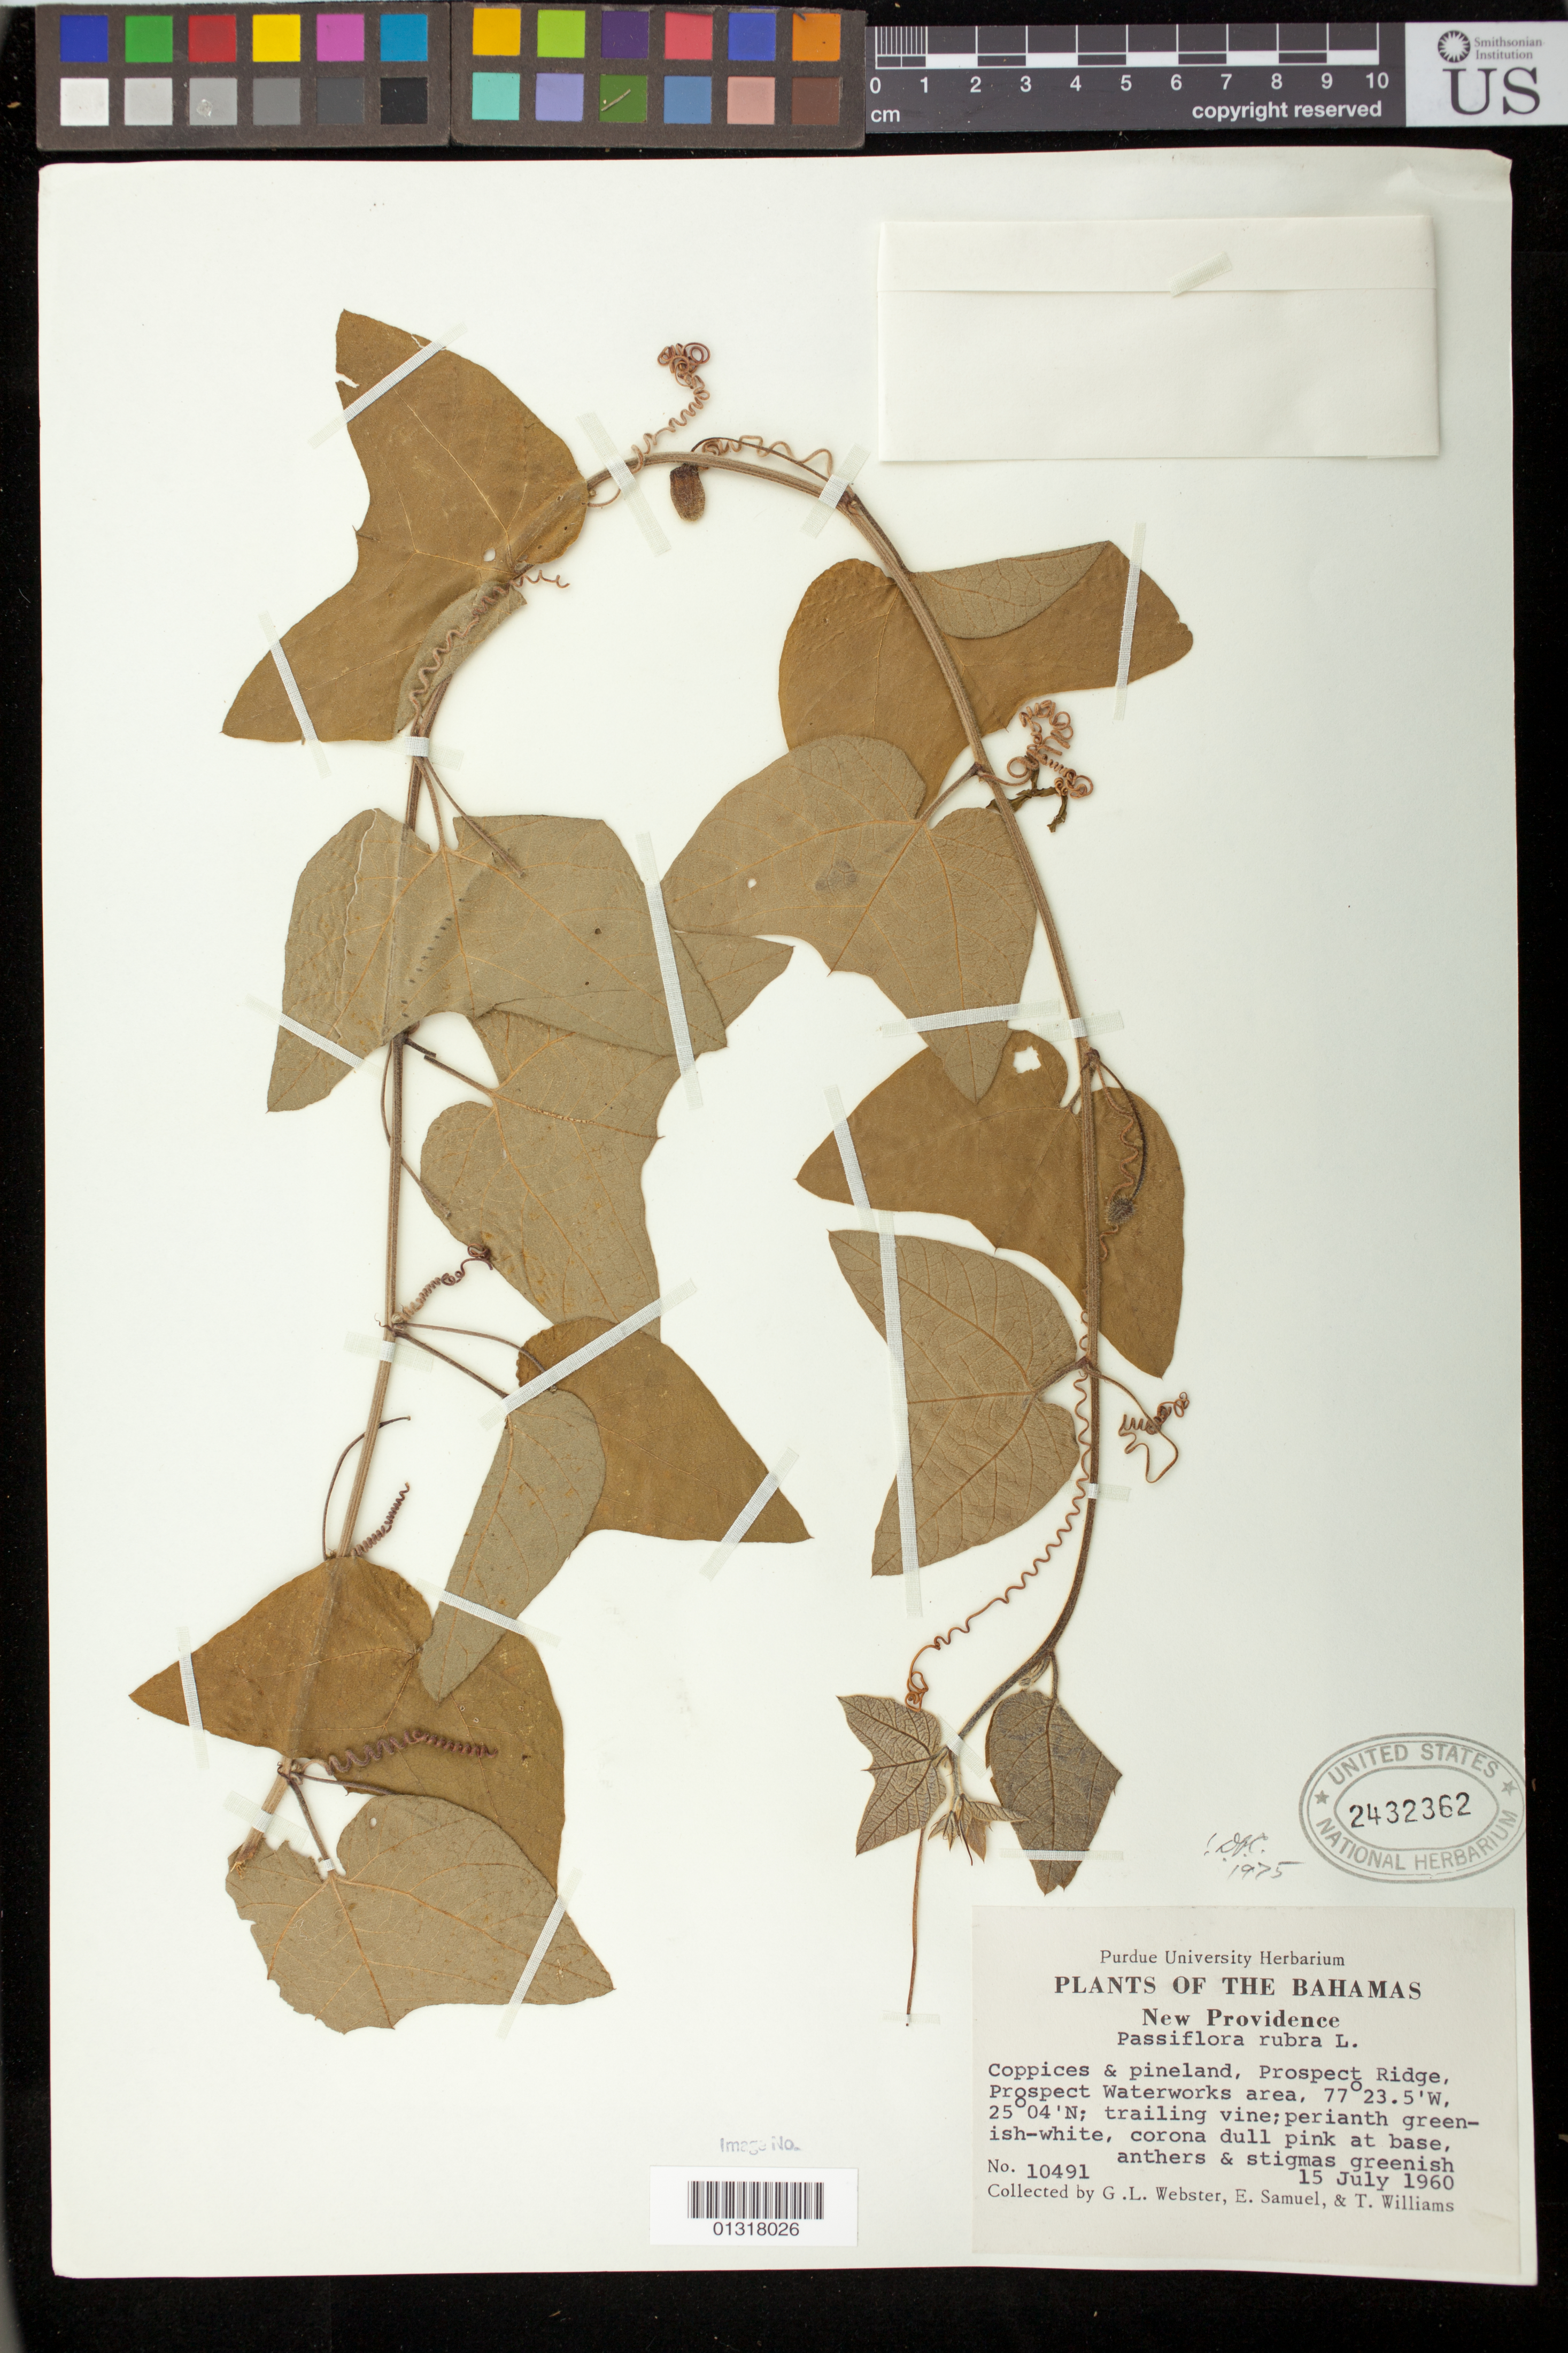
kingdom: Plantae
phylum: Tracheophyta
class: Magnoliopsida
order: Malpighiales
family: Passifloraceae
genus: Passiflora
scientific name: Passiflora rubra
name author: L.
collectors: G. L. Webster, E. Samuel & T. Williams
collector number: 10491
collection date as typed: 15 Jul 1960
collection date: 1960-07-15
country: Bahamas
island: New Providence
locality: Prospect Ridge, Prospect Waterworks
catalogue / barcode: US 2432362